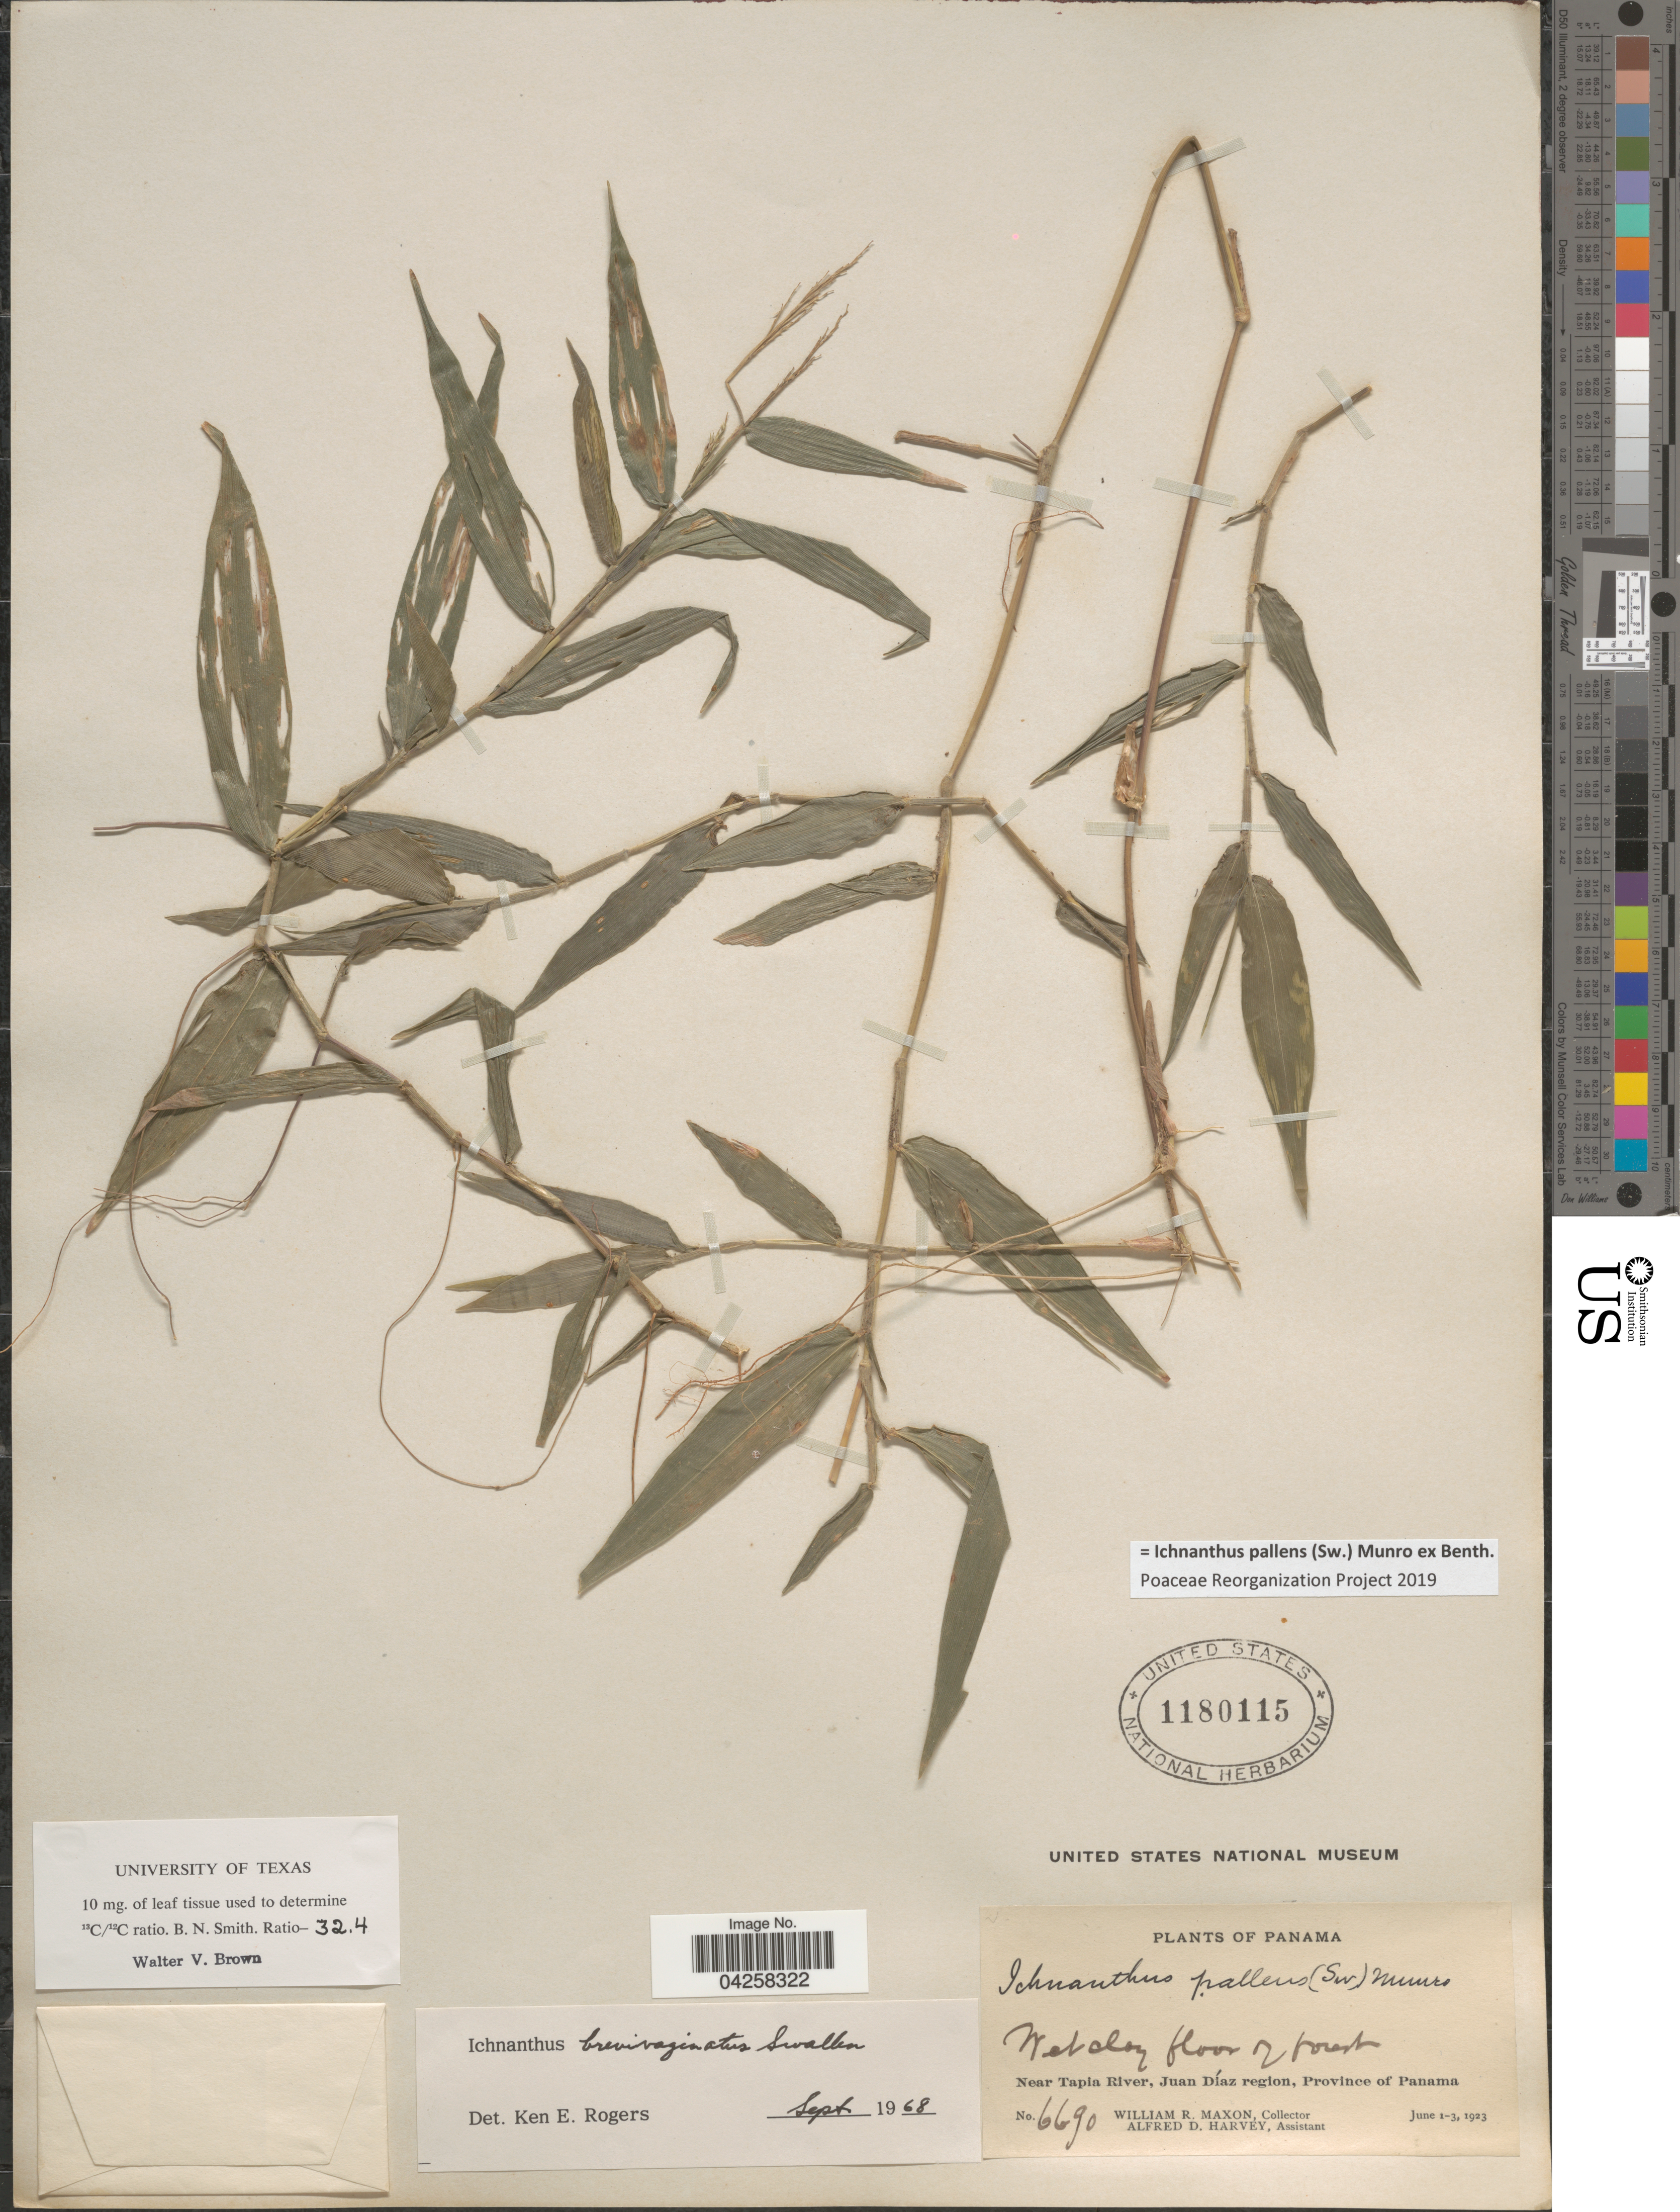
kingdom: Plantae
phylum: Tracheophyta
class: Liliopsida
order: Poales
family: Poaceae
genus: Ichnanthus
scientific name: Ichnanthus pallens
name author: (Sw.) Munro ex Benth.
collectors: W. R. Maxon & A. D. Harvey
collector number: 6690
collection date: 1923-06-01/1923-06-03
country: Panama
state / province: Panamá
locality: Near Tapia River, Juan Díaz region.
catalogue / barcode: US 1180115